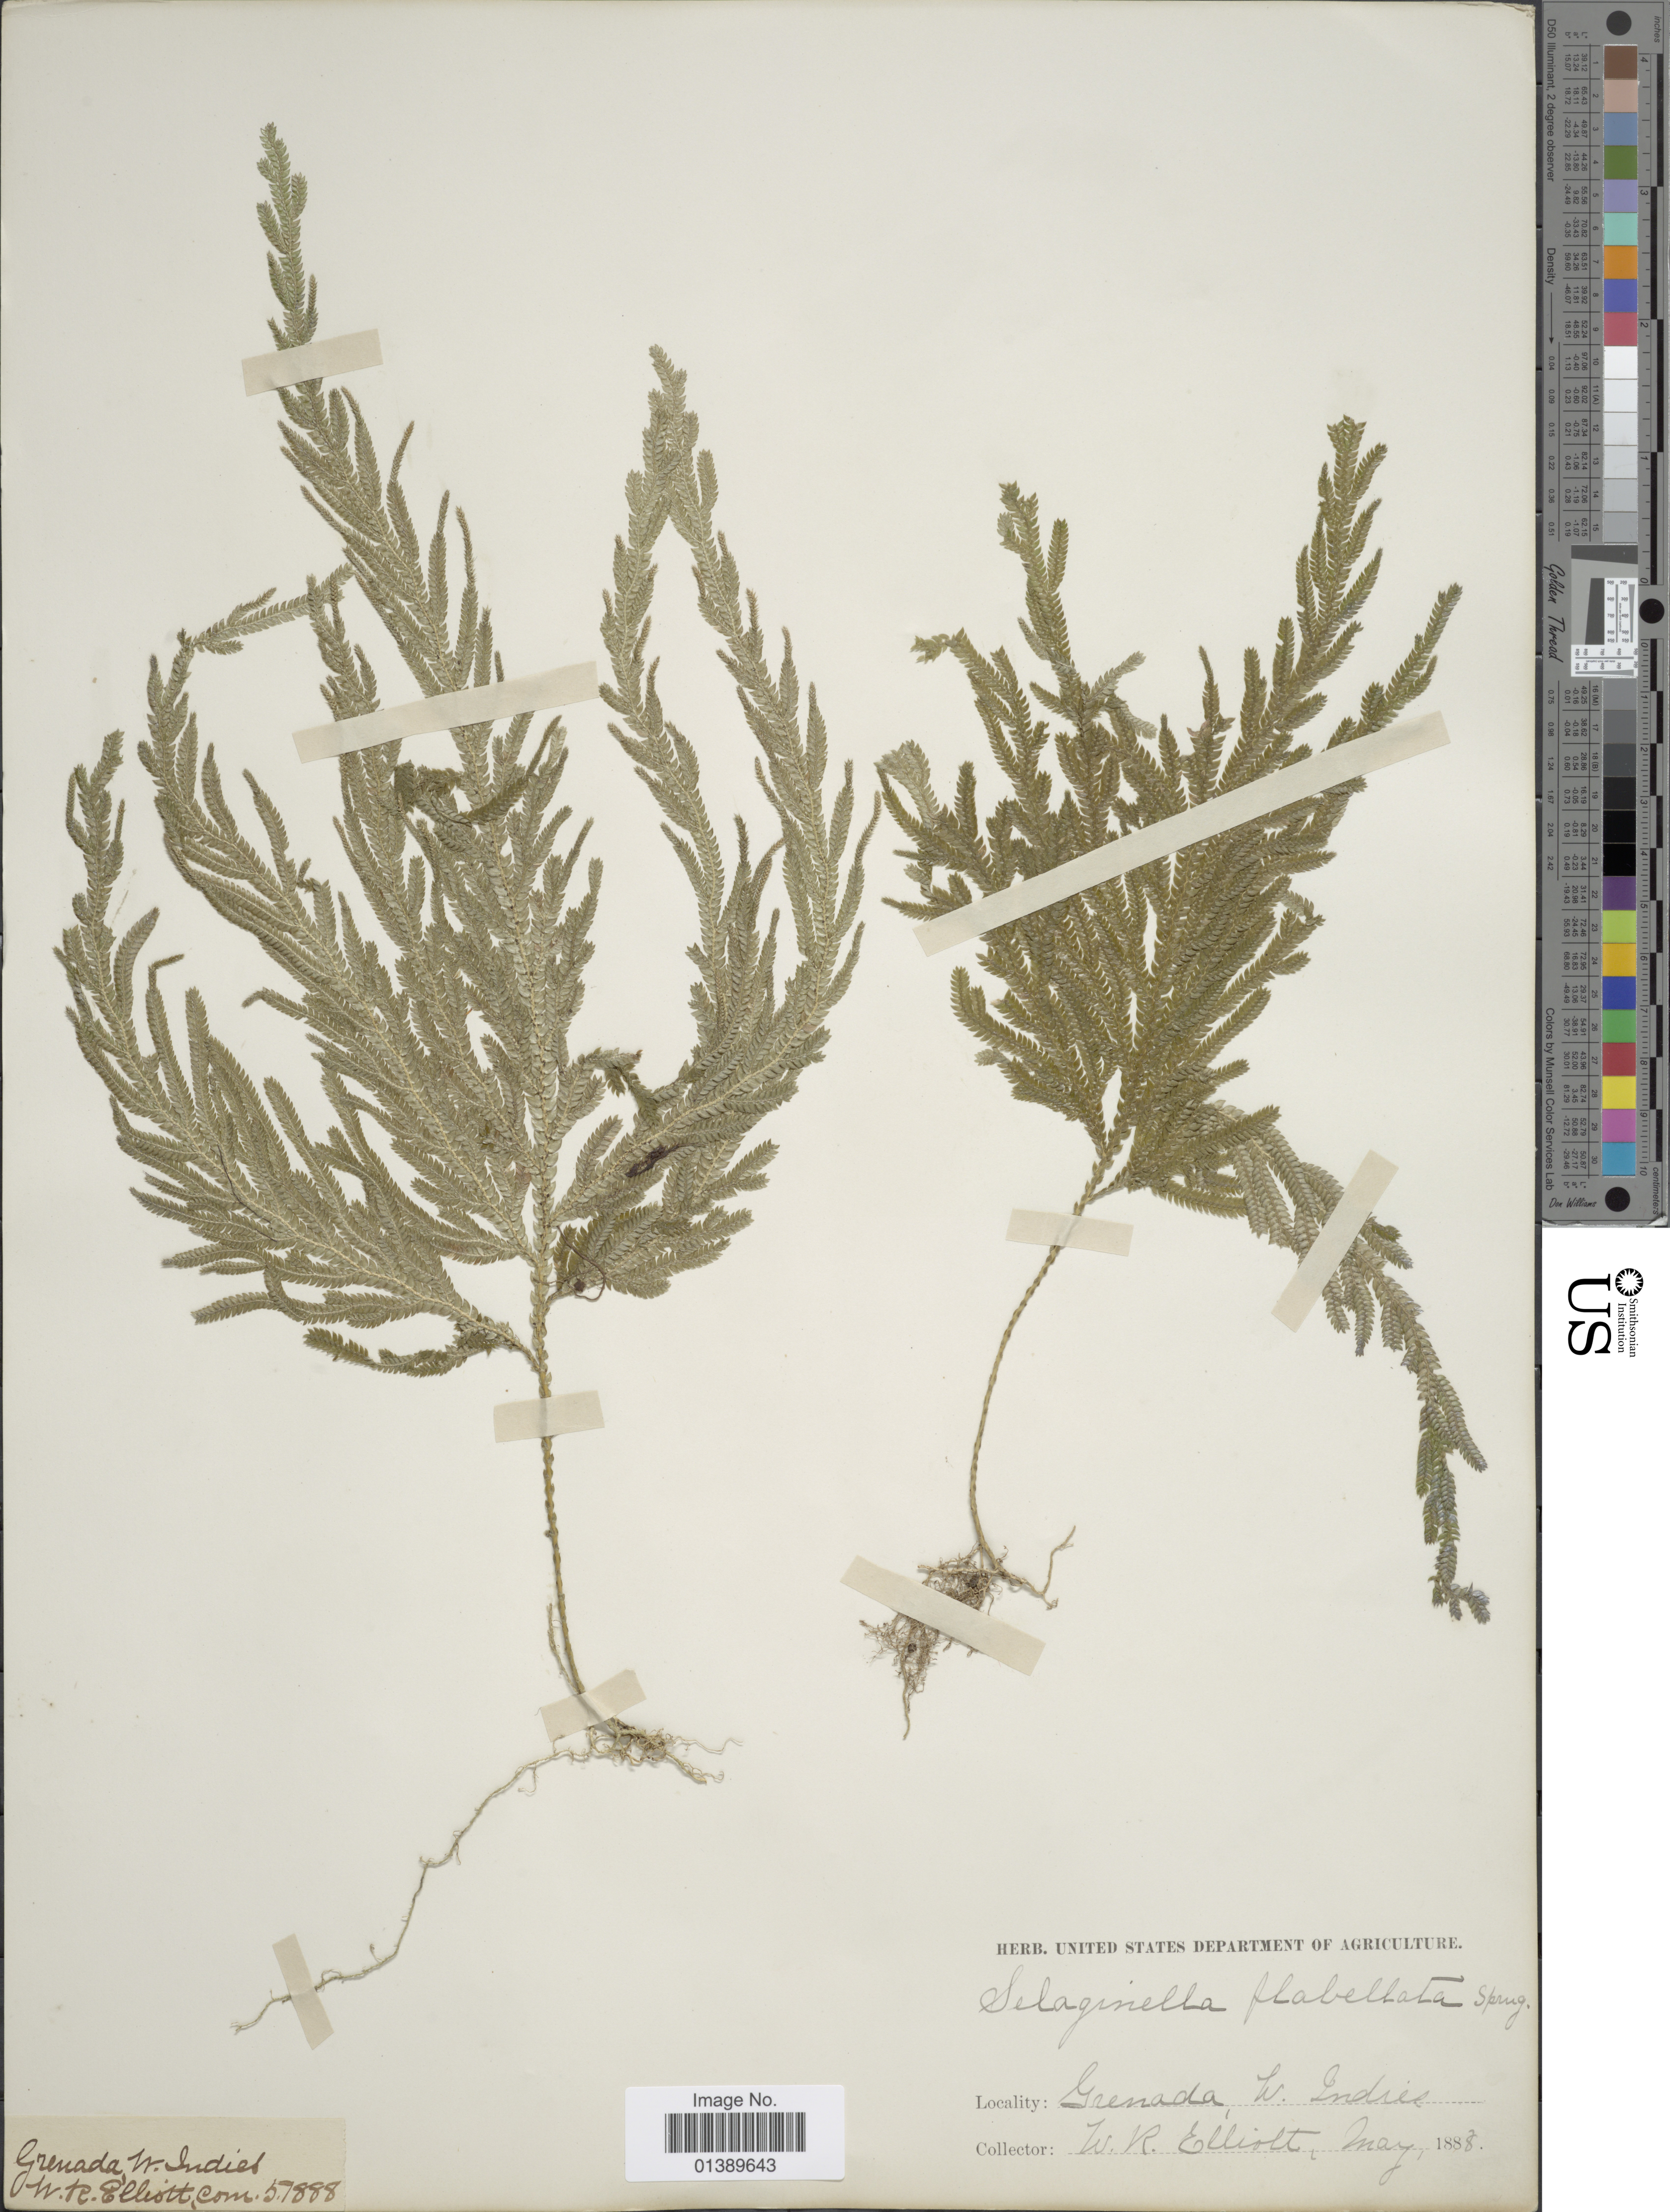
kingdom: Plantae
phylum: Tracheophyta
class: Lycopodiopsida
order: Selaginellales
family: Selaginellaceae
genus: Selaginella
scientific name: Selaginella flabellata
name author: L.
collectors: W. Elliot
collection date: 1888-05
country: Grenada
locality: W Indies